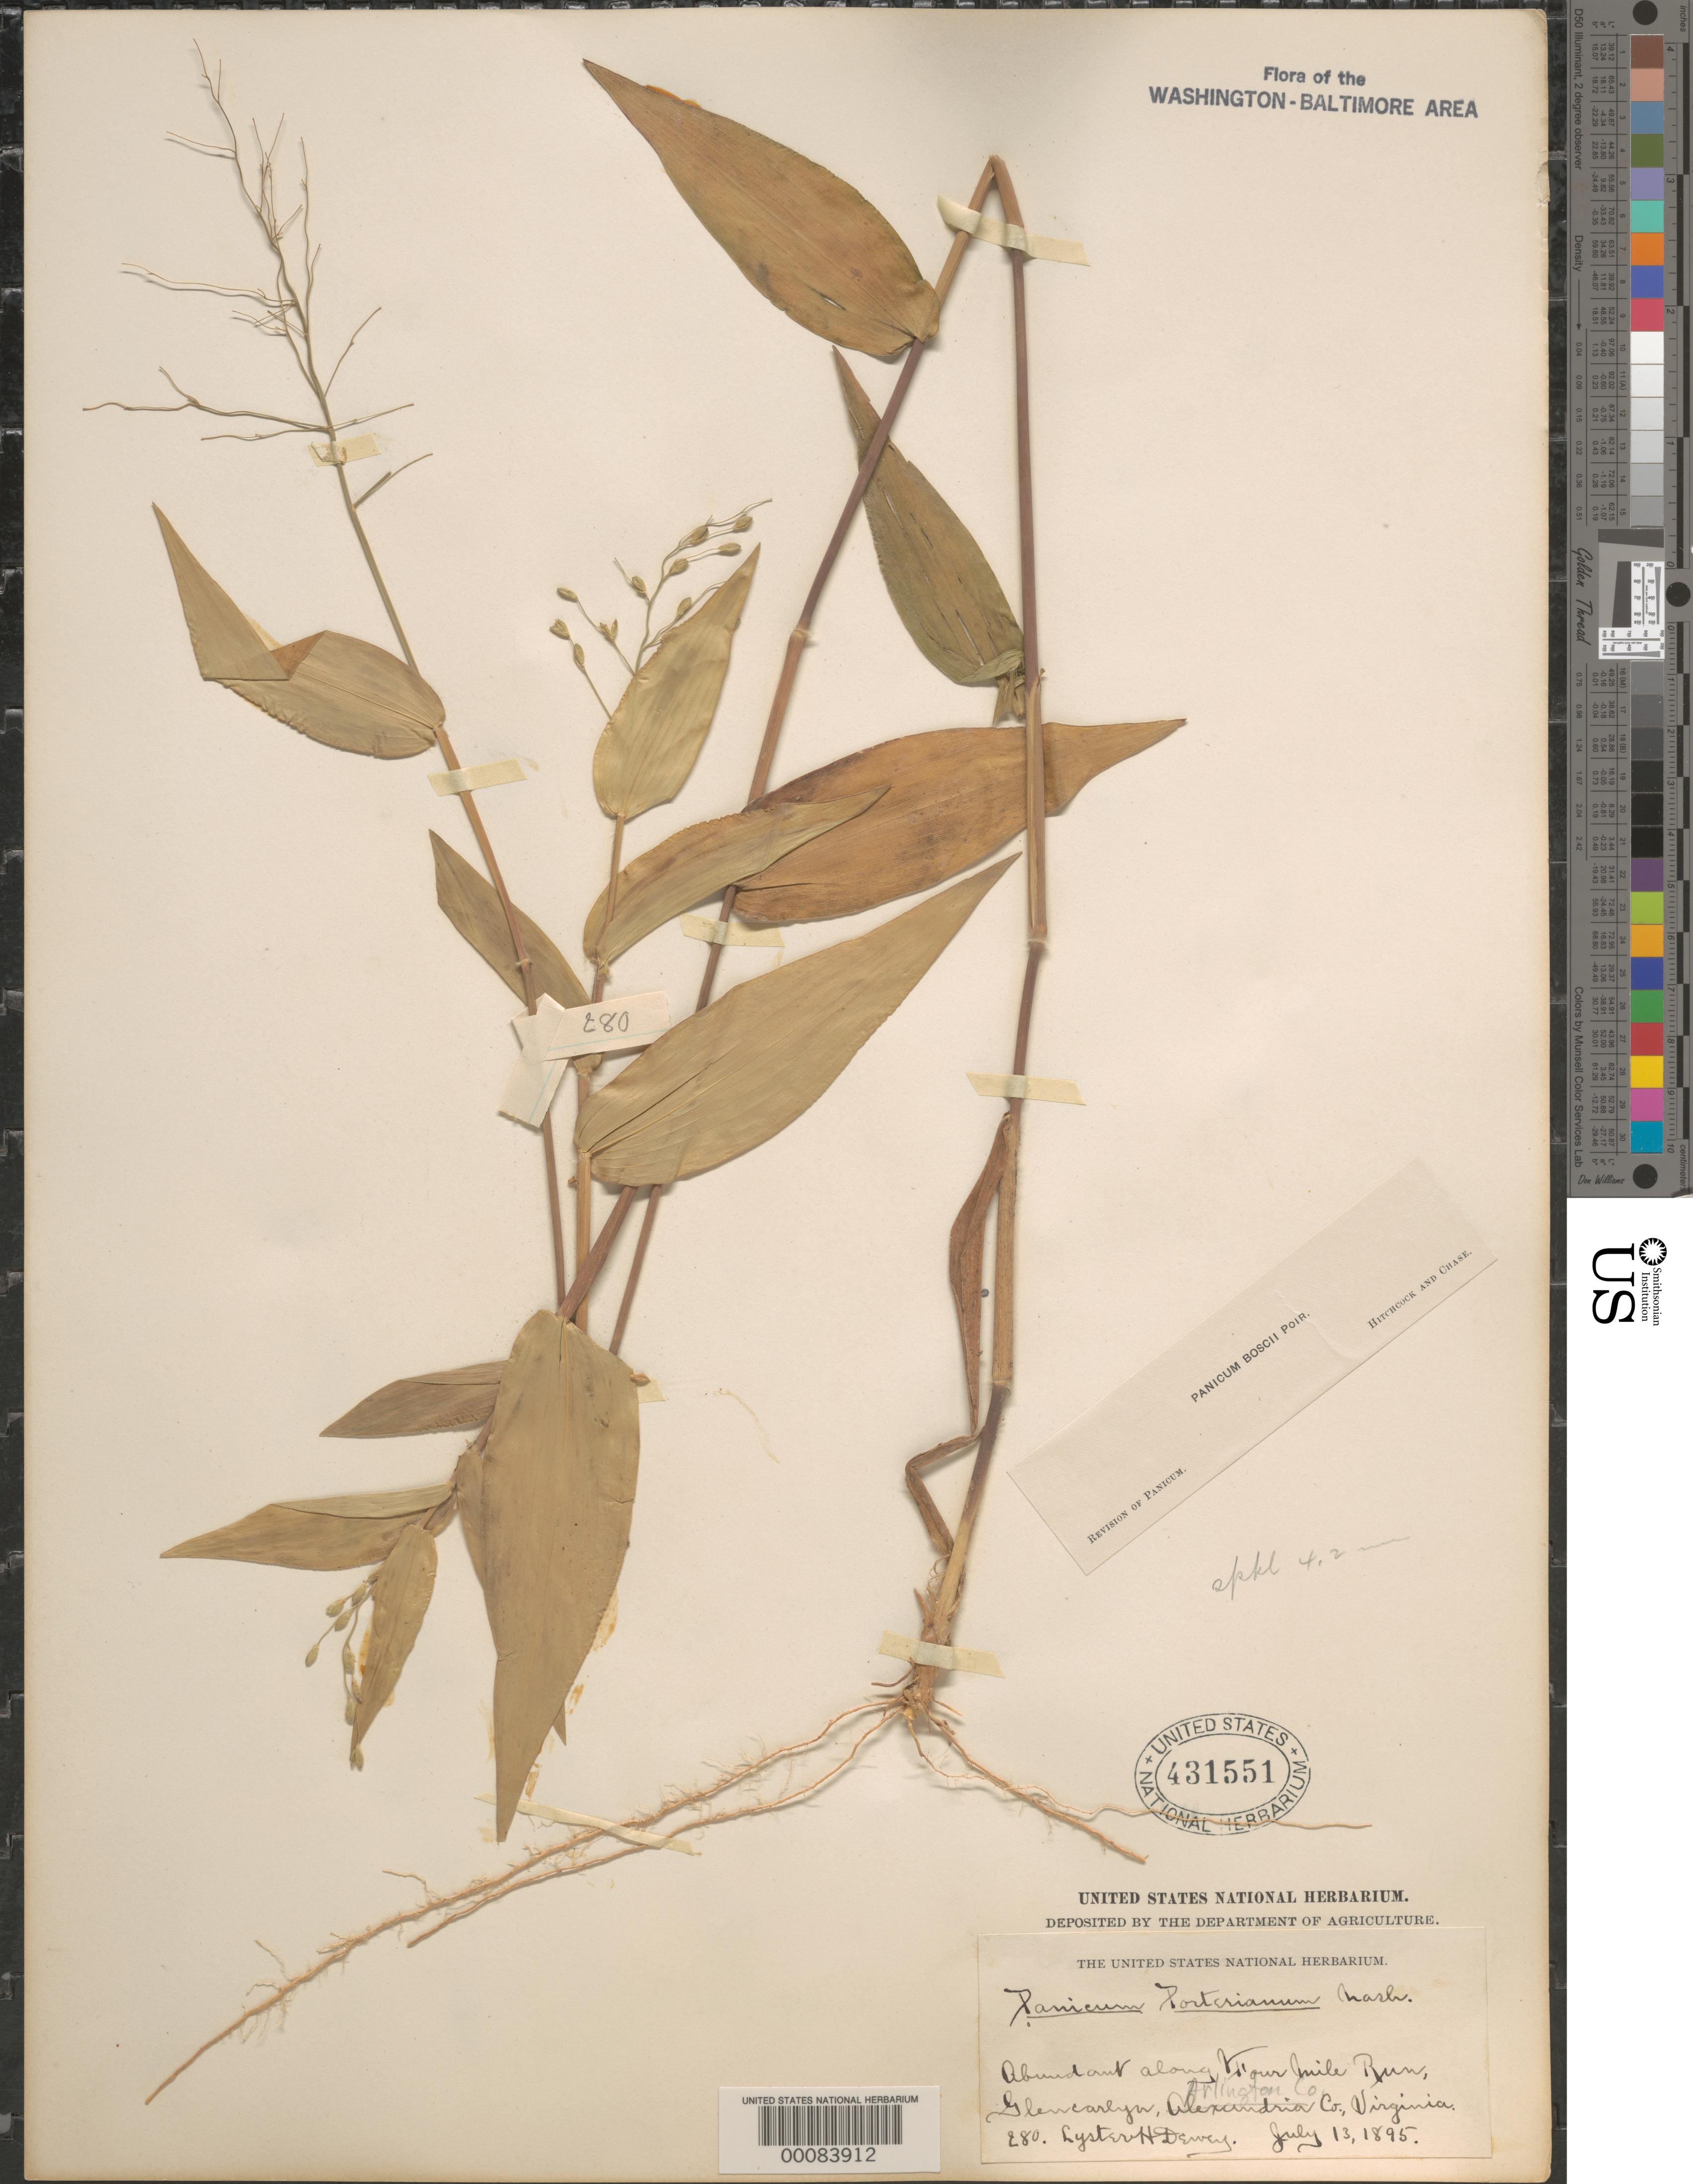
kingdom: Plantae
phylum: Tracheophyta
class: Liliopsida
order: Poales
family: Poaceae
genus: Dichanthelium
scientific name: Dichanthelium boscii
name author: (Poir.) Gould & C.A. Clark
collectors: L. H. Dewey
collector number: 280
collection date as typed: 13 Jul 1895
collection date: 1895-07-13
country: United States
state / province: Virginia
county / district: Arlington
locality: Glencarlyn, Four Mile Run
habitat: Trailside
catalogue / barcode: US 431551